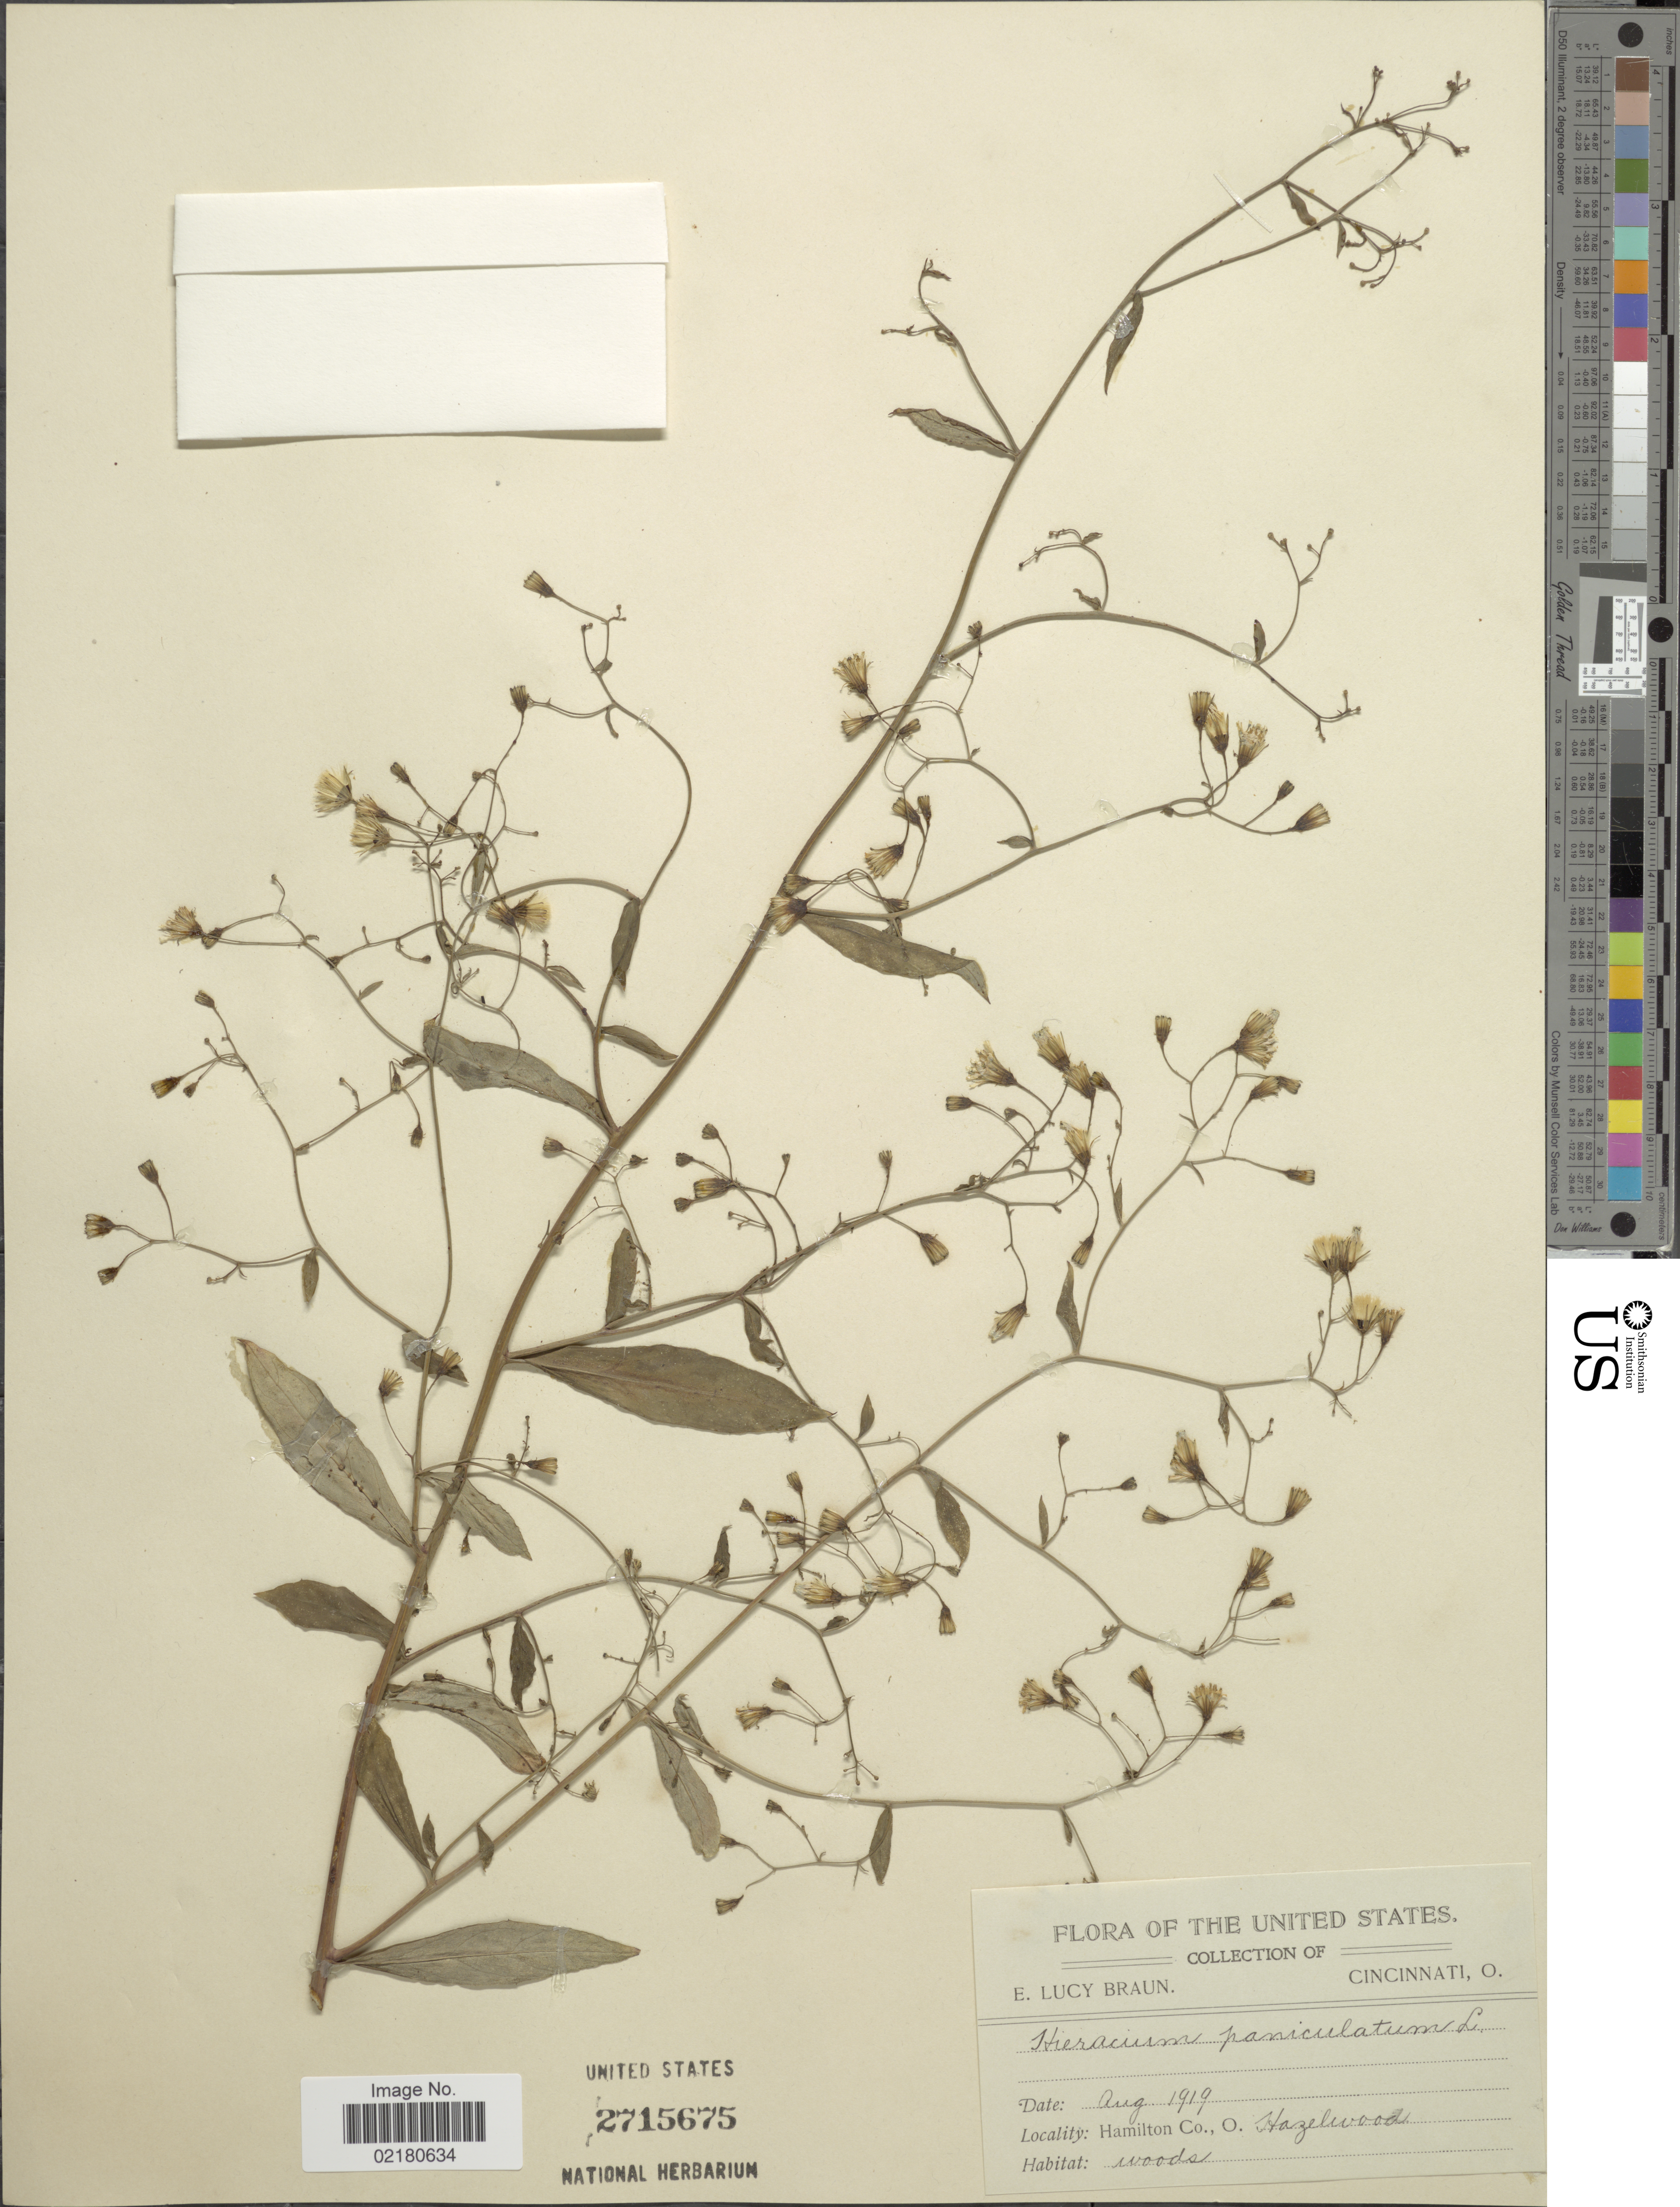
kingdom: Plantae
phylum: Tracheophyta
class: Magnoliopsida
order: Asterales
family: Asteraceae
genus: Hieracium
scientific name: Hieracium paniculatum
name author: L.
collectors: E. L. Braun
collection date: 1919-08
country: United States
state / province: Ohio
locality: The United States, Hamilton Co.,O. Stazelwood, Woods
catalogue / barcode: US 2715675